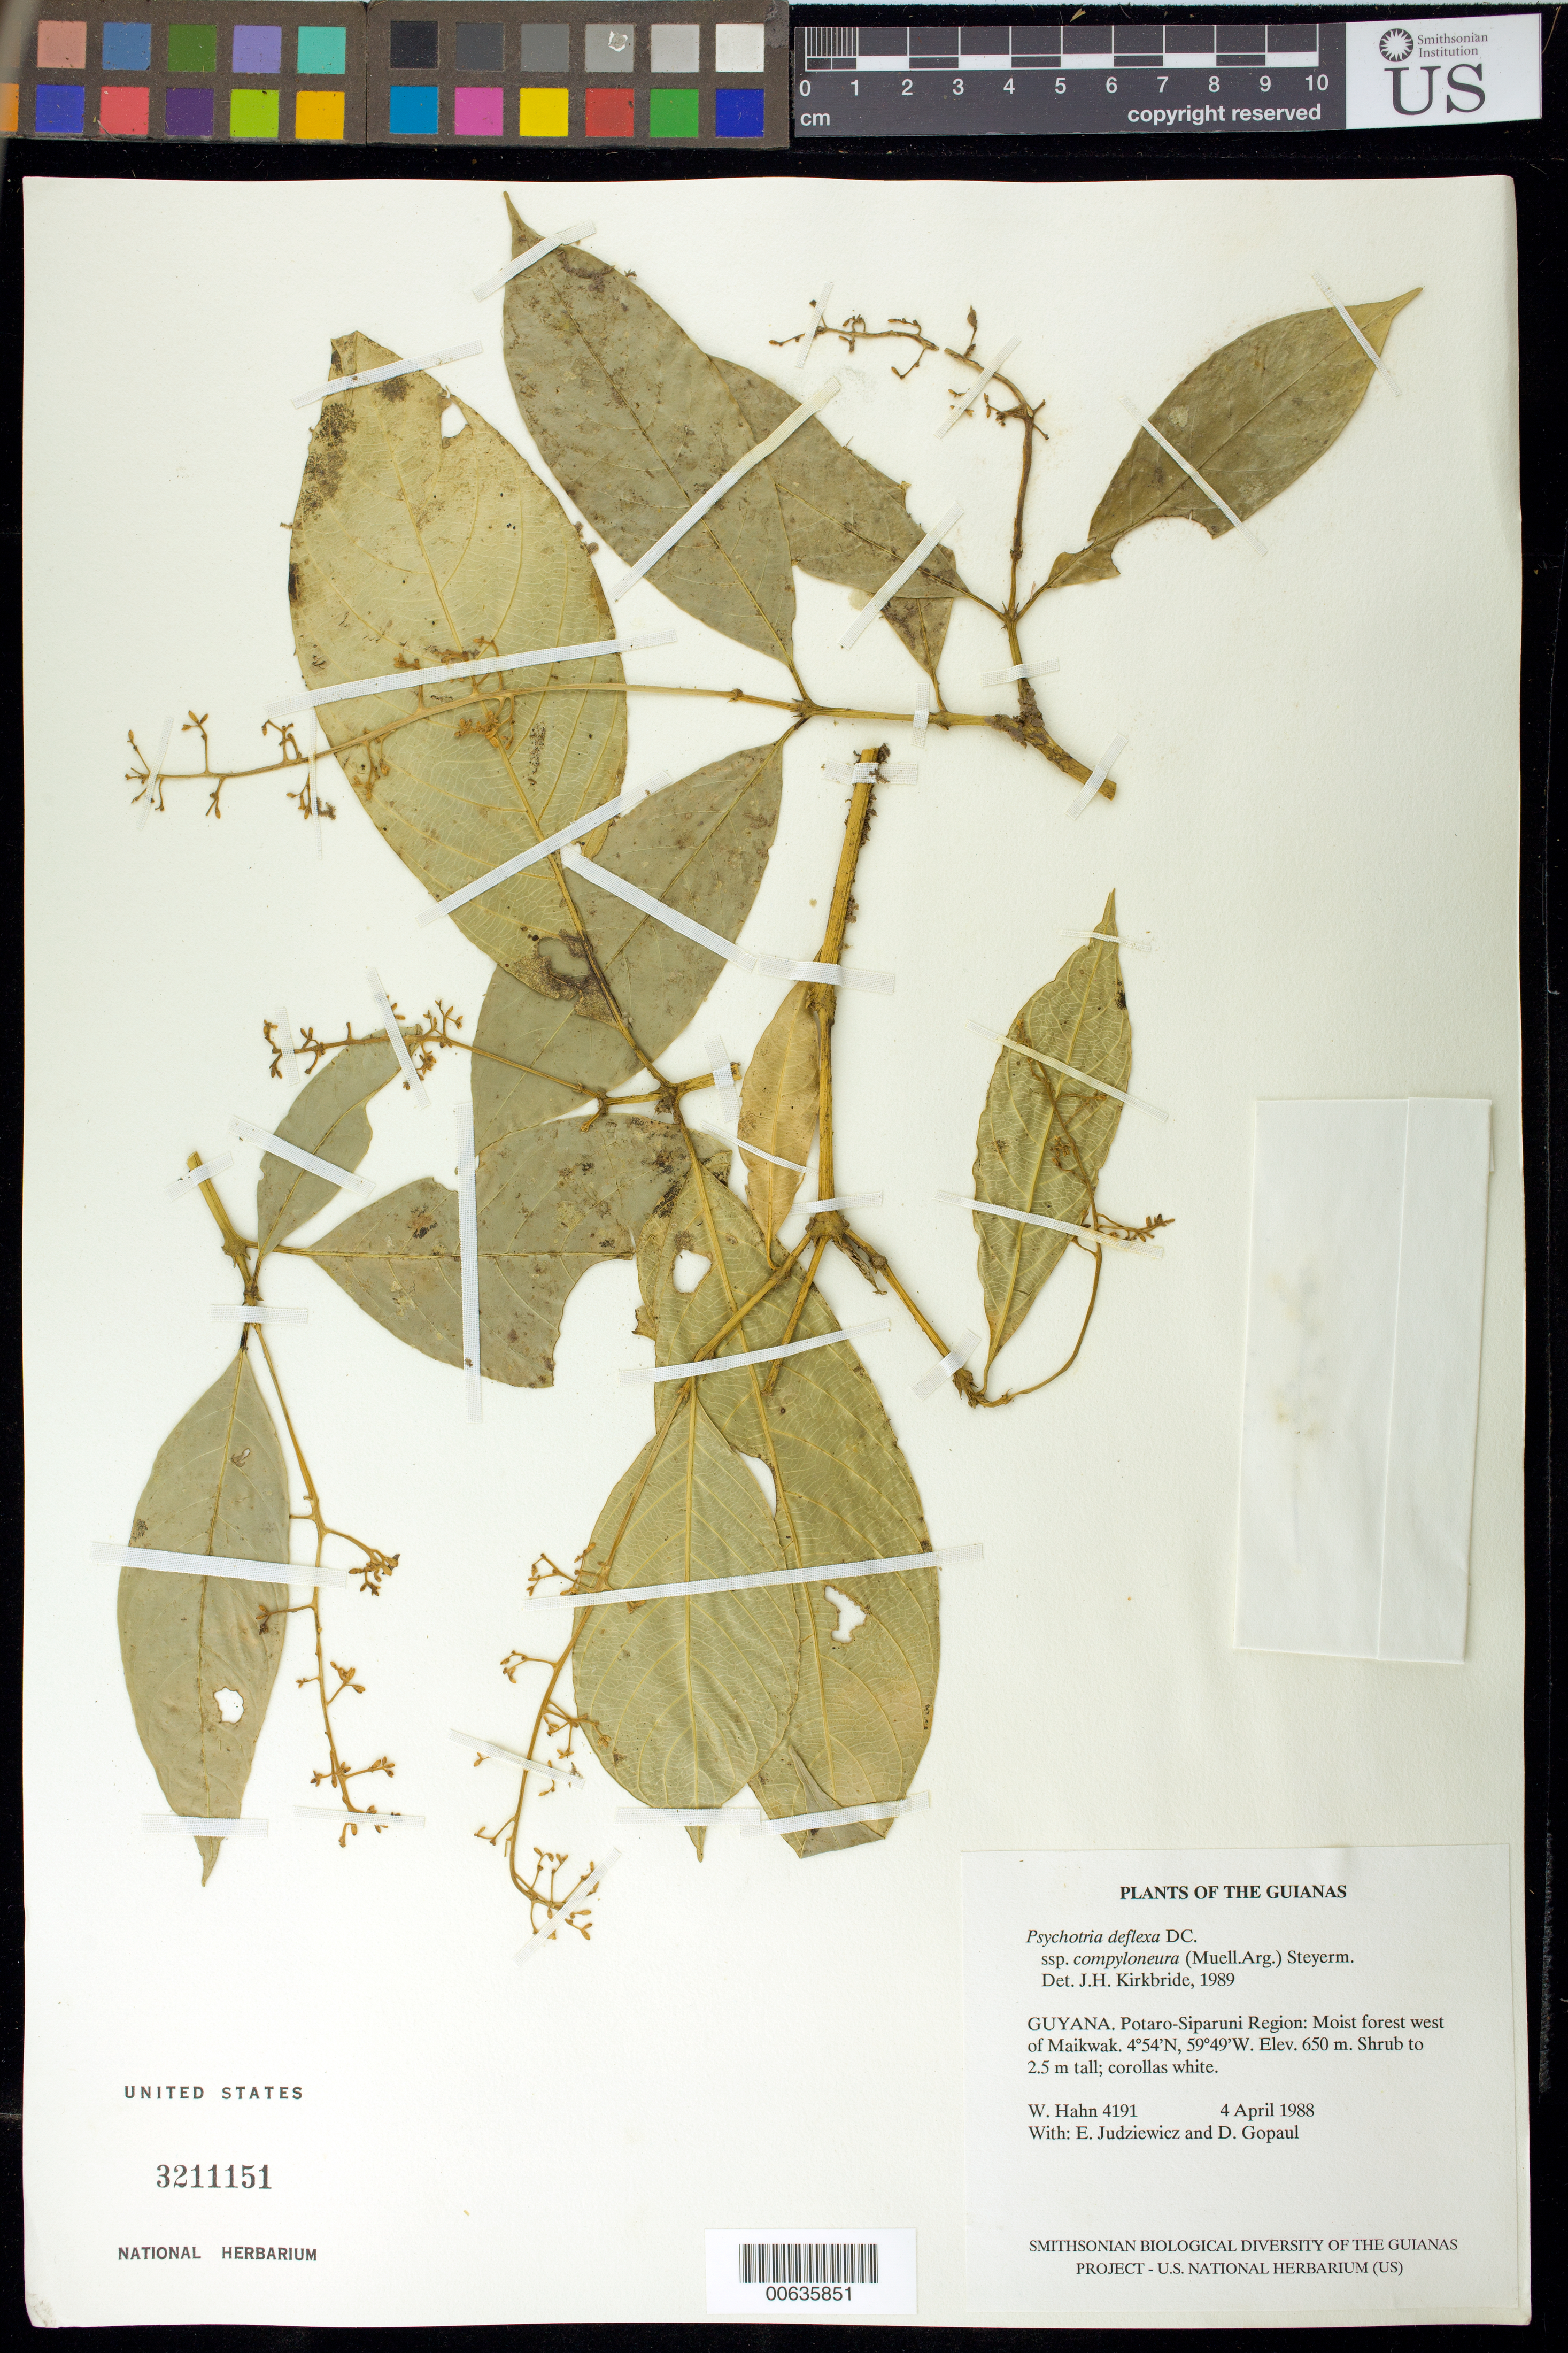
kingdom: Plantae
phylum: Tracheophyta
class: Magnoliopsida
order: Gentianales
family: Rubiaceae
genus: Palicourea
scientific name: Palicourea campylopoda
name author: (Standl.) Delprete & J.H. Kirkbr.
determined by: Kirkbride, J. H., Jr.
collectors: W. Hahn, E. J. Judziewicz & D. Gopaul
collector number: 4191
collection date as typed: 4 April 1988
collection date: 1988-04-04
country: Guyana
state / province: Potaro-Siparuni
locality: West of Maikwak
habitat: Moist forest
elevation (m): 650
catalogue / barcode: US 3211151